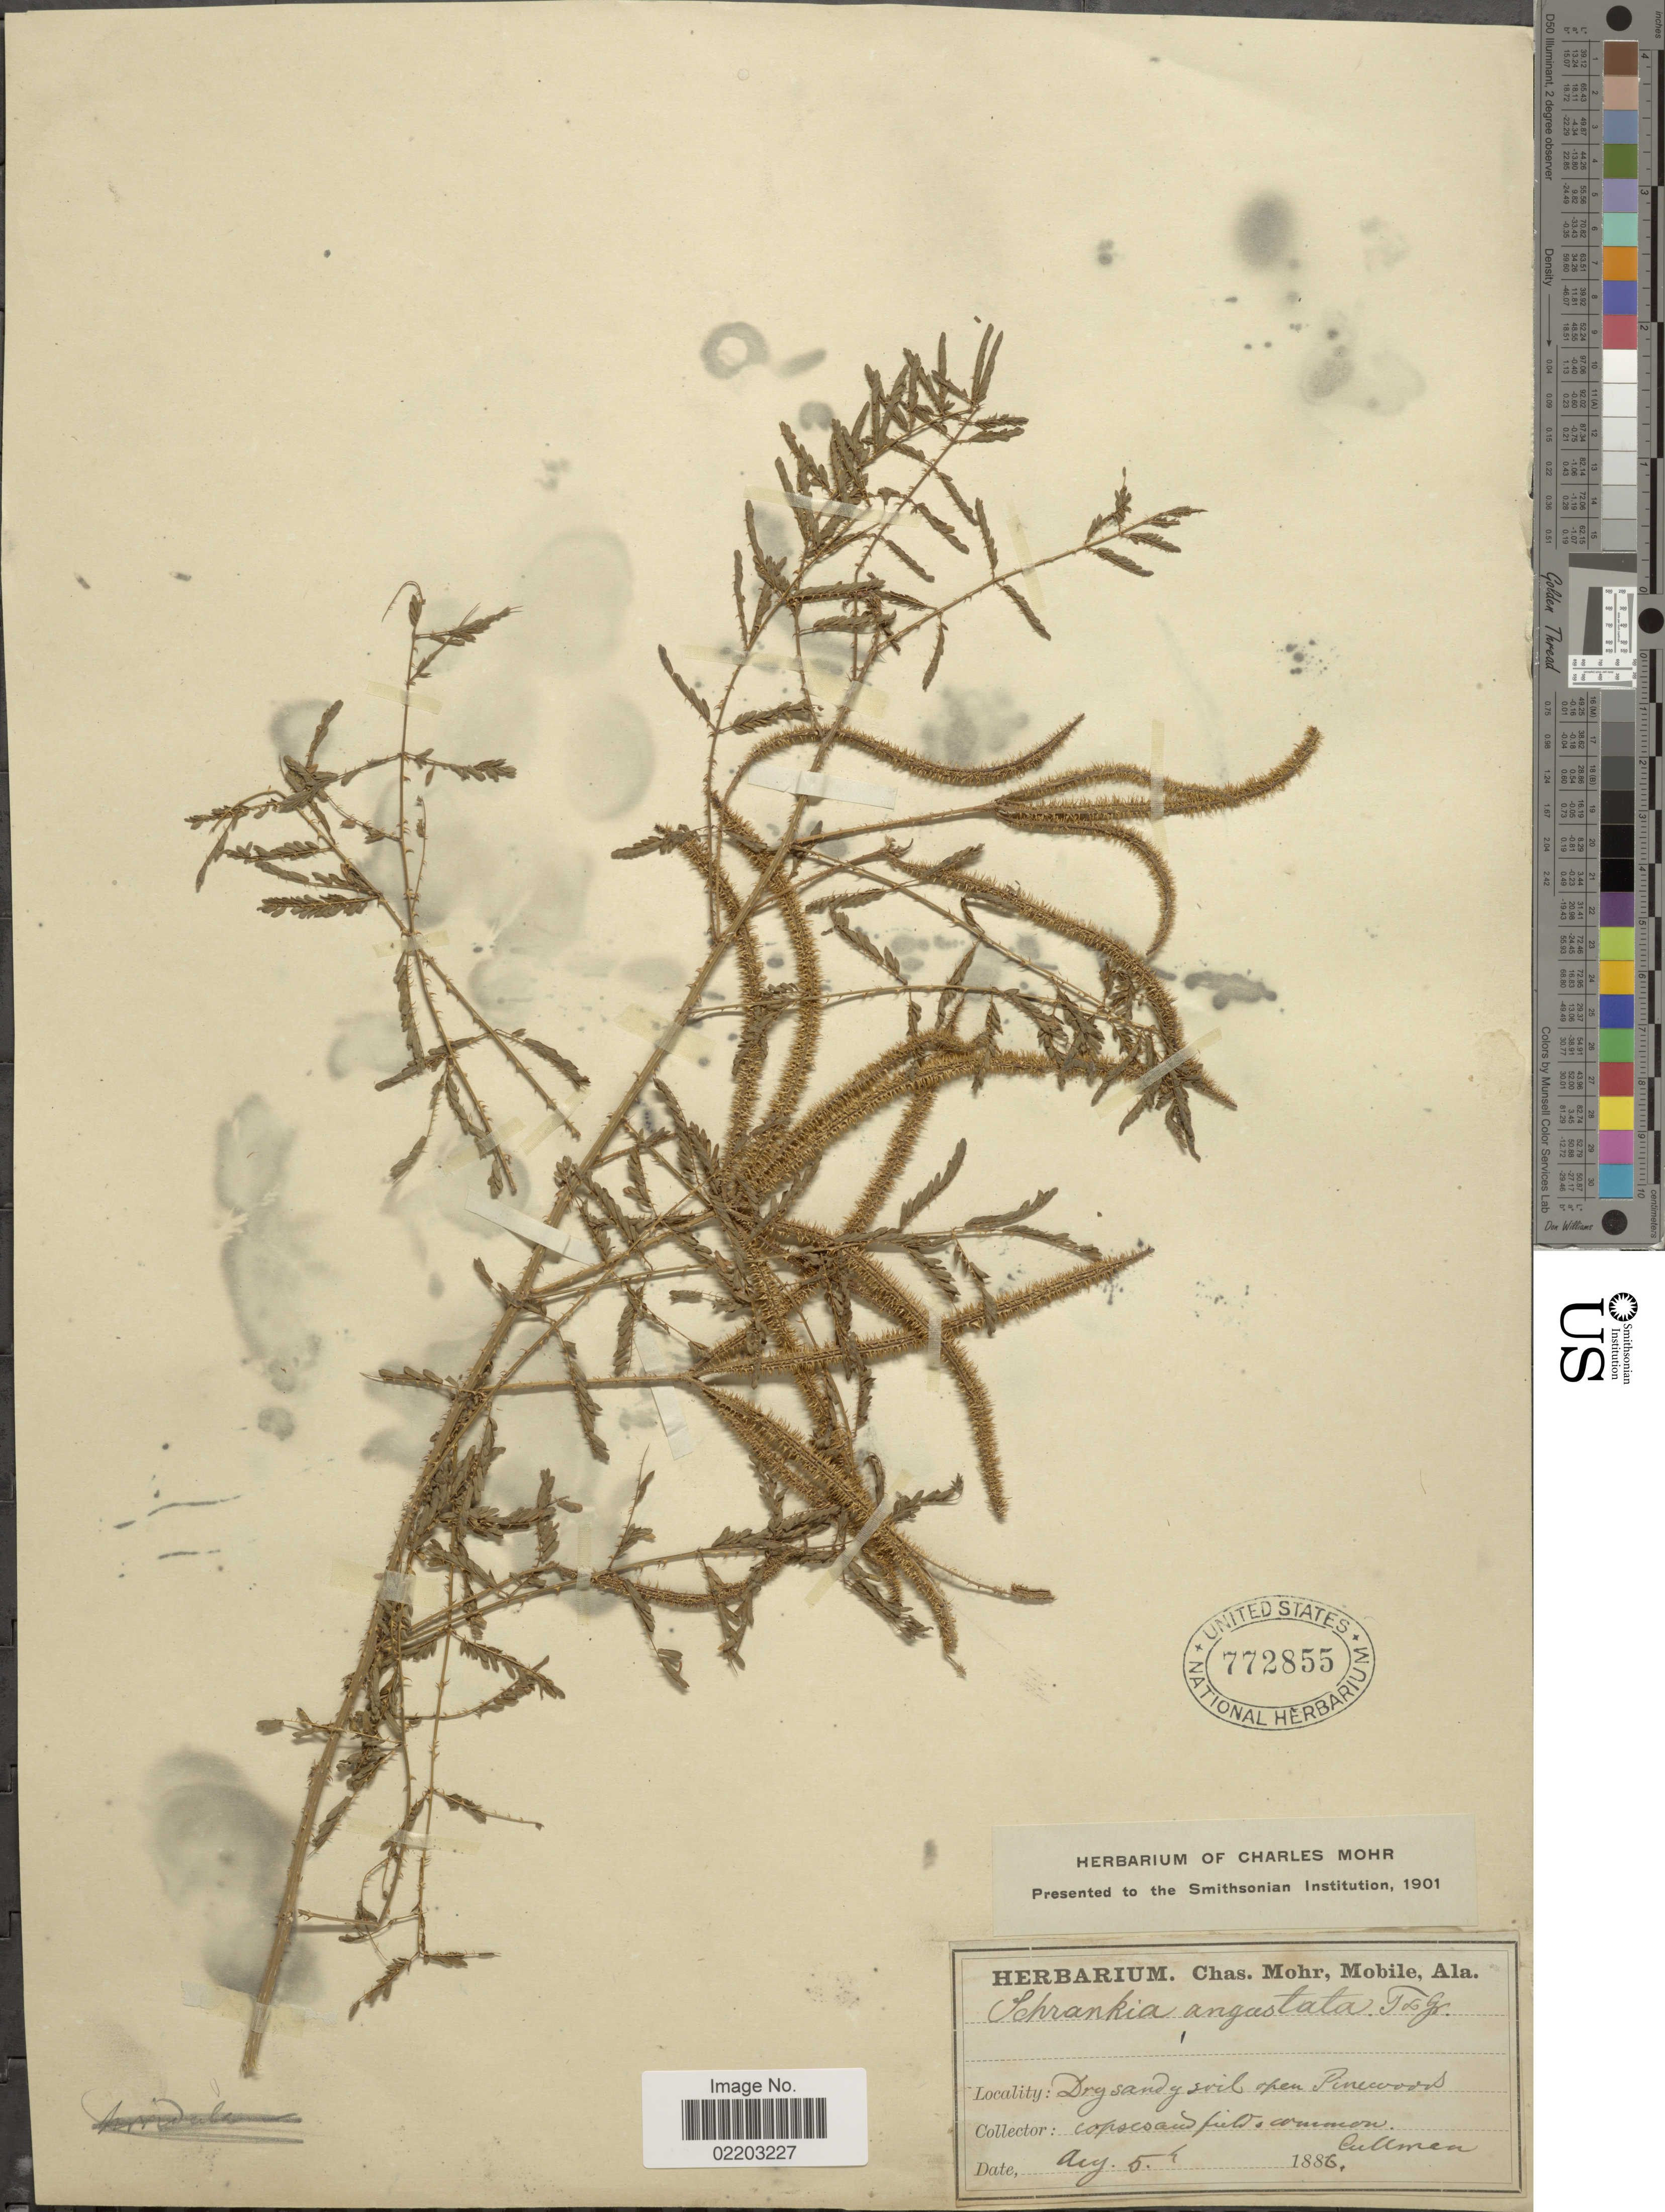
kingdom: Plantae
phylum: Tracheophyta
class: Magnoliopsida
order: Fabales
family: Fabaceae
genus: Mimosa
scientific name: Mimosa microphylla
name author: Dryand.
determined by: Strong, M. T., (US), Smithsonian Institution - National Museum of Natural History (UNITED STATES)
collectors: ex herb. C. Mohr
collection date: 1886-08-05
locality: Dry sandy soil open Pinewoods, copses and fields common. Cullman [interpreted]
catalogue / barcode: US 772855